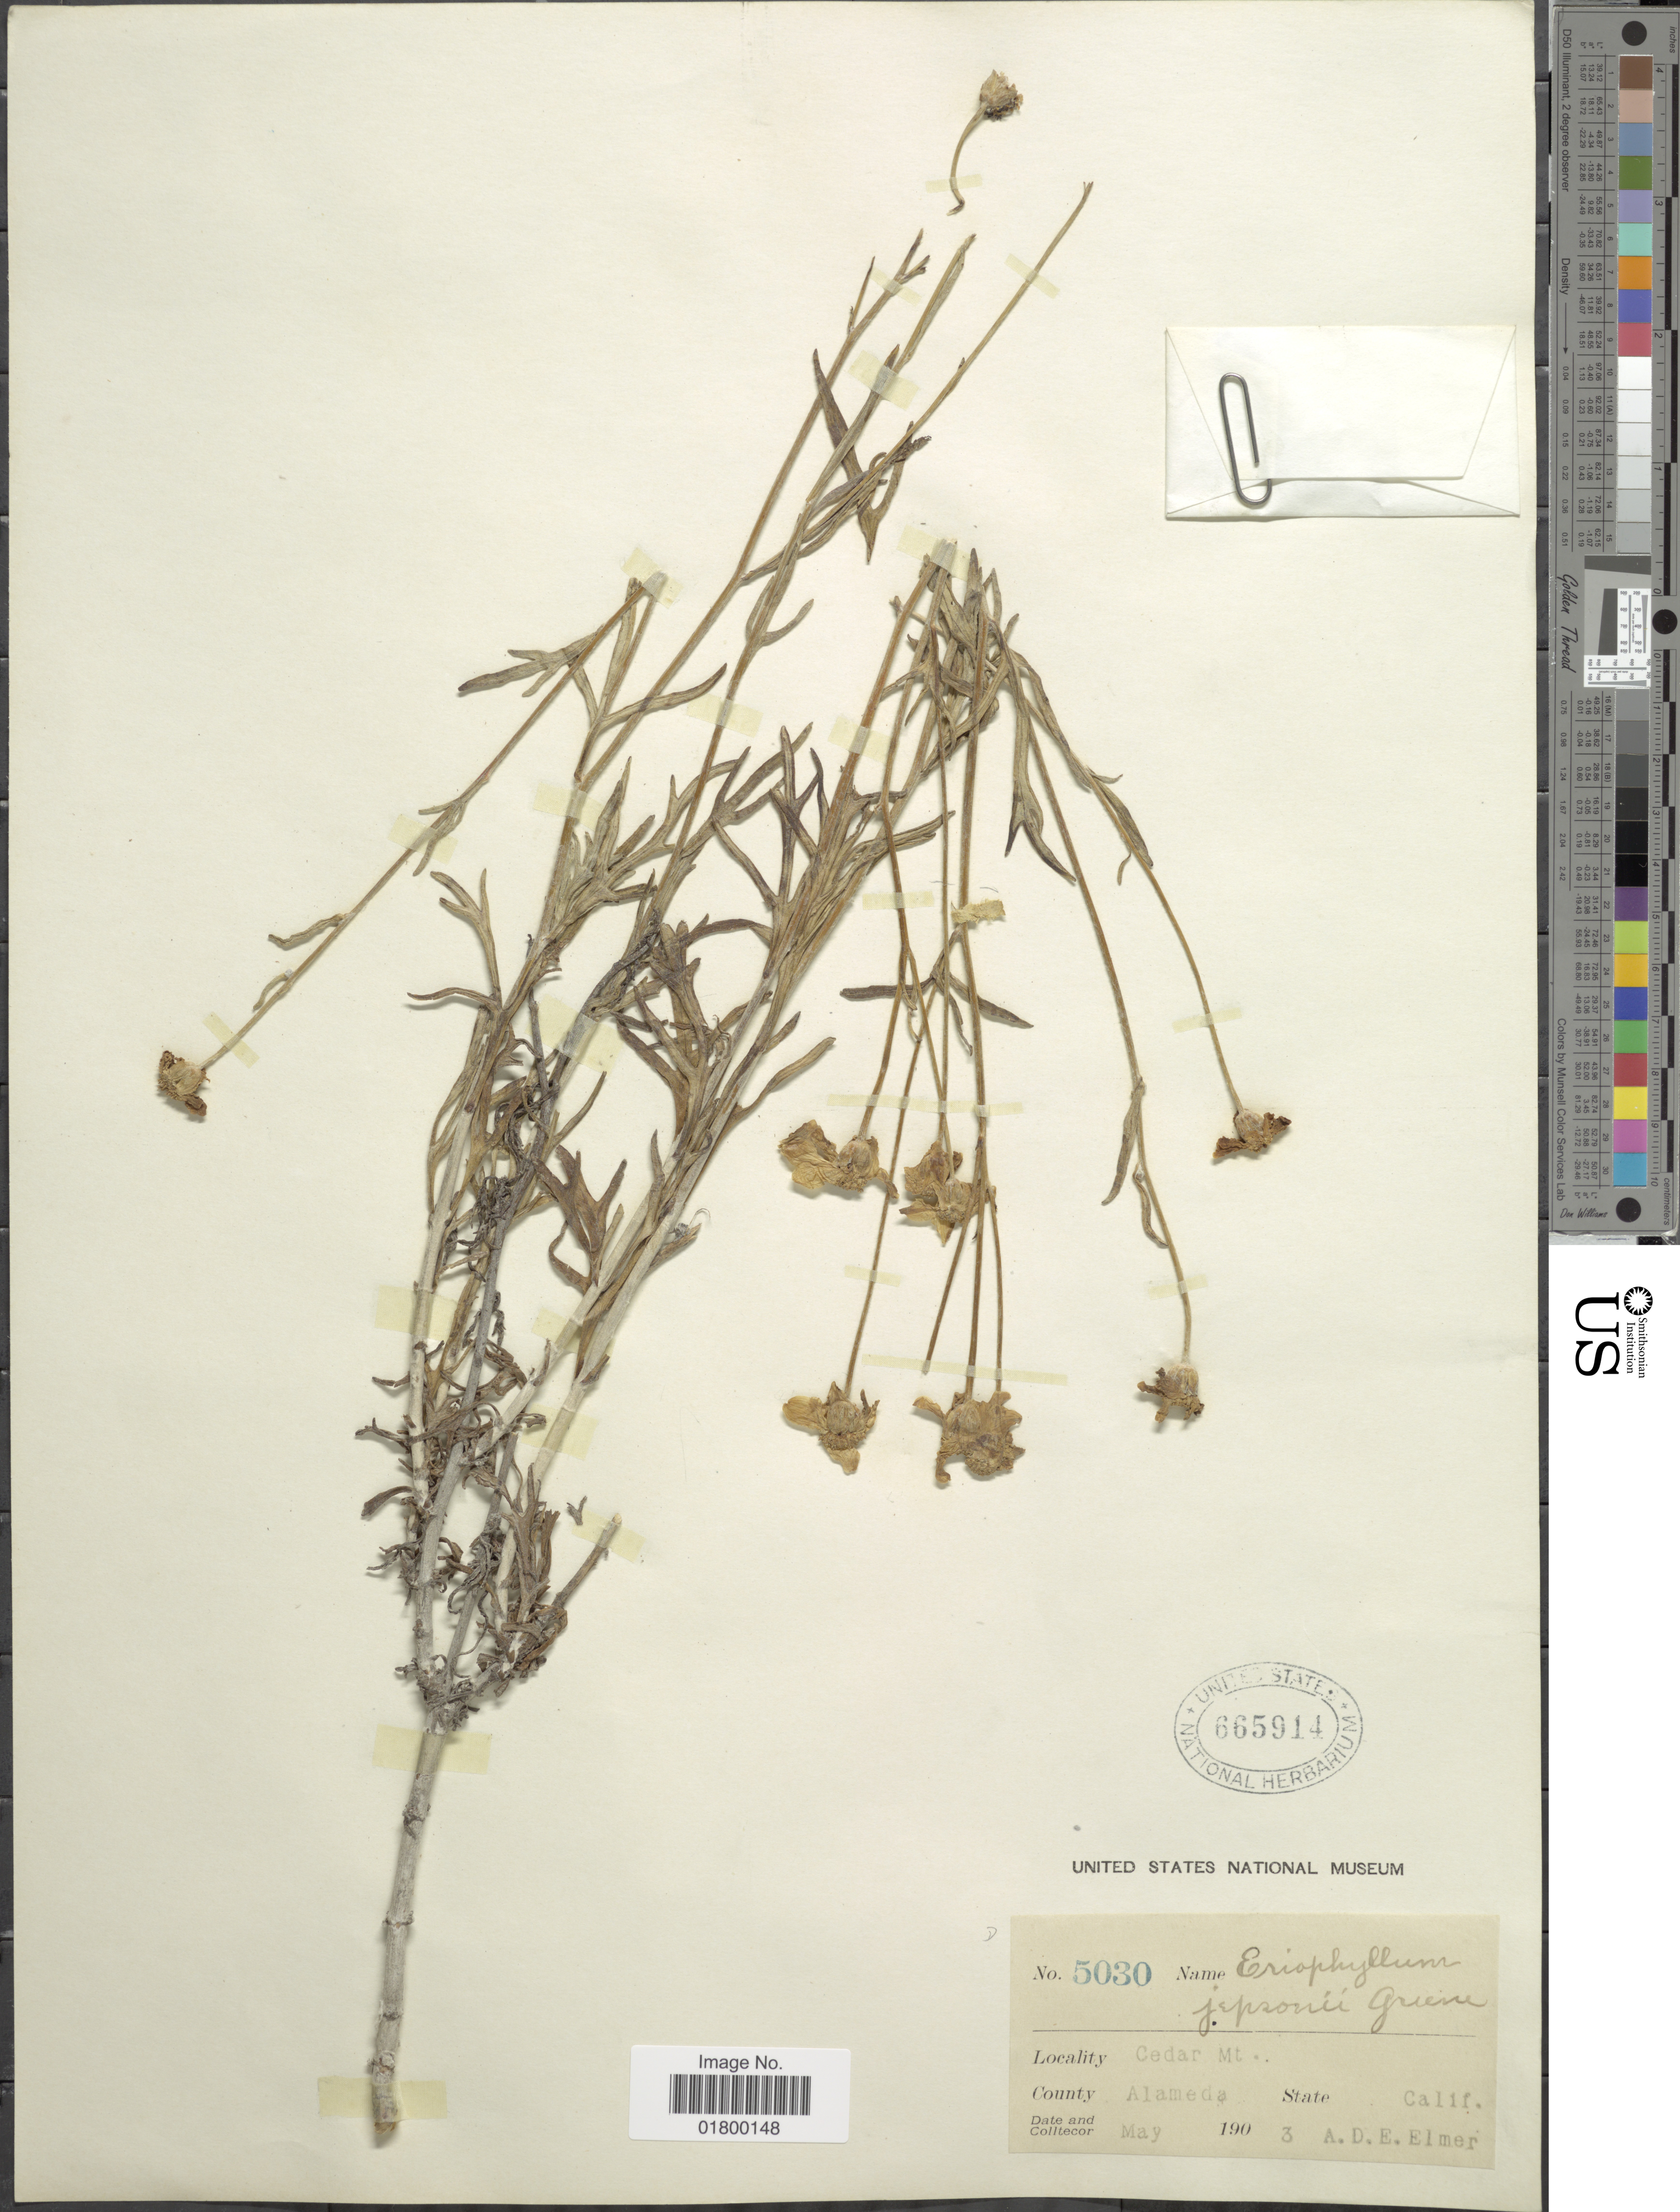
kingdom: Plantae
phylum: Tracheophyta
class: Magnoliopsida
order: Asterales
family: Asteraceae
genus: Eriophyllum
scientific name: Eriophyllum jepsoni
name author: Greene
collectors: A. D. E. Elmer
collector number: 5030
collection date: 1903-05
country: United States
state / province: California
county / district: Alameda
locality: Cedar Mt., County Alameda, State Calif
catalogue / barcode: US 665914